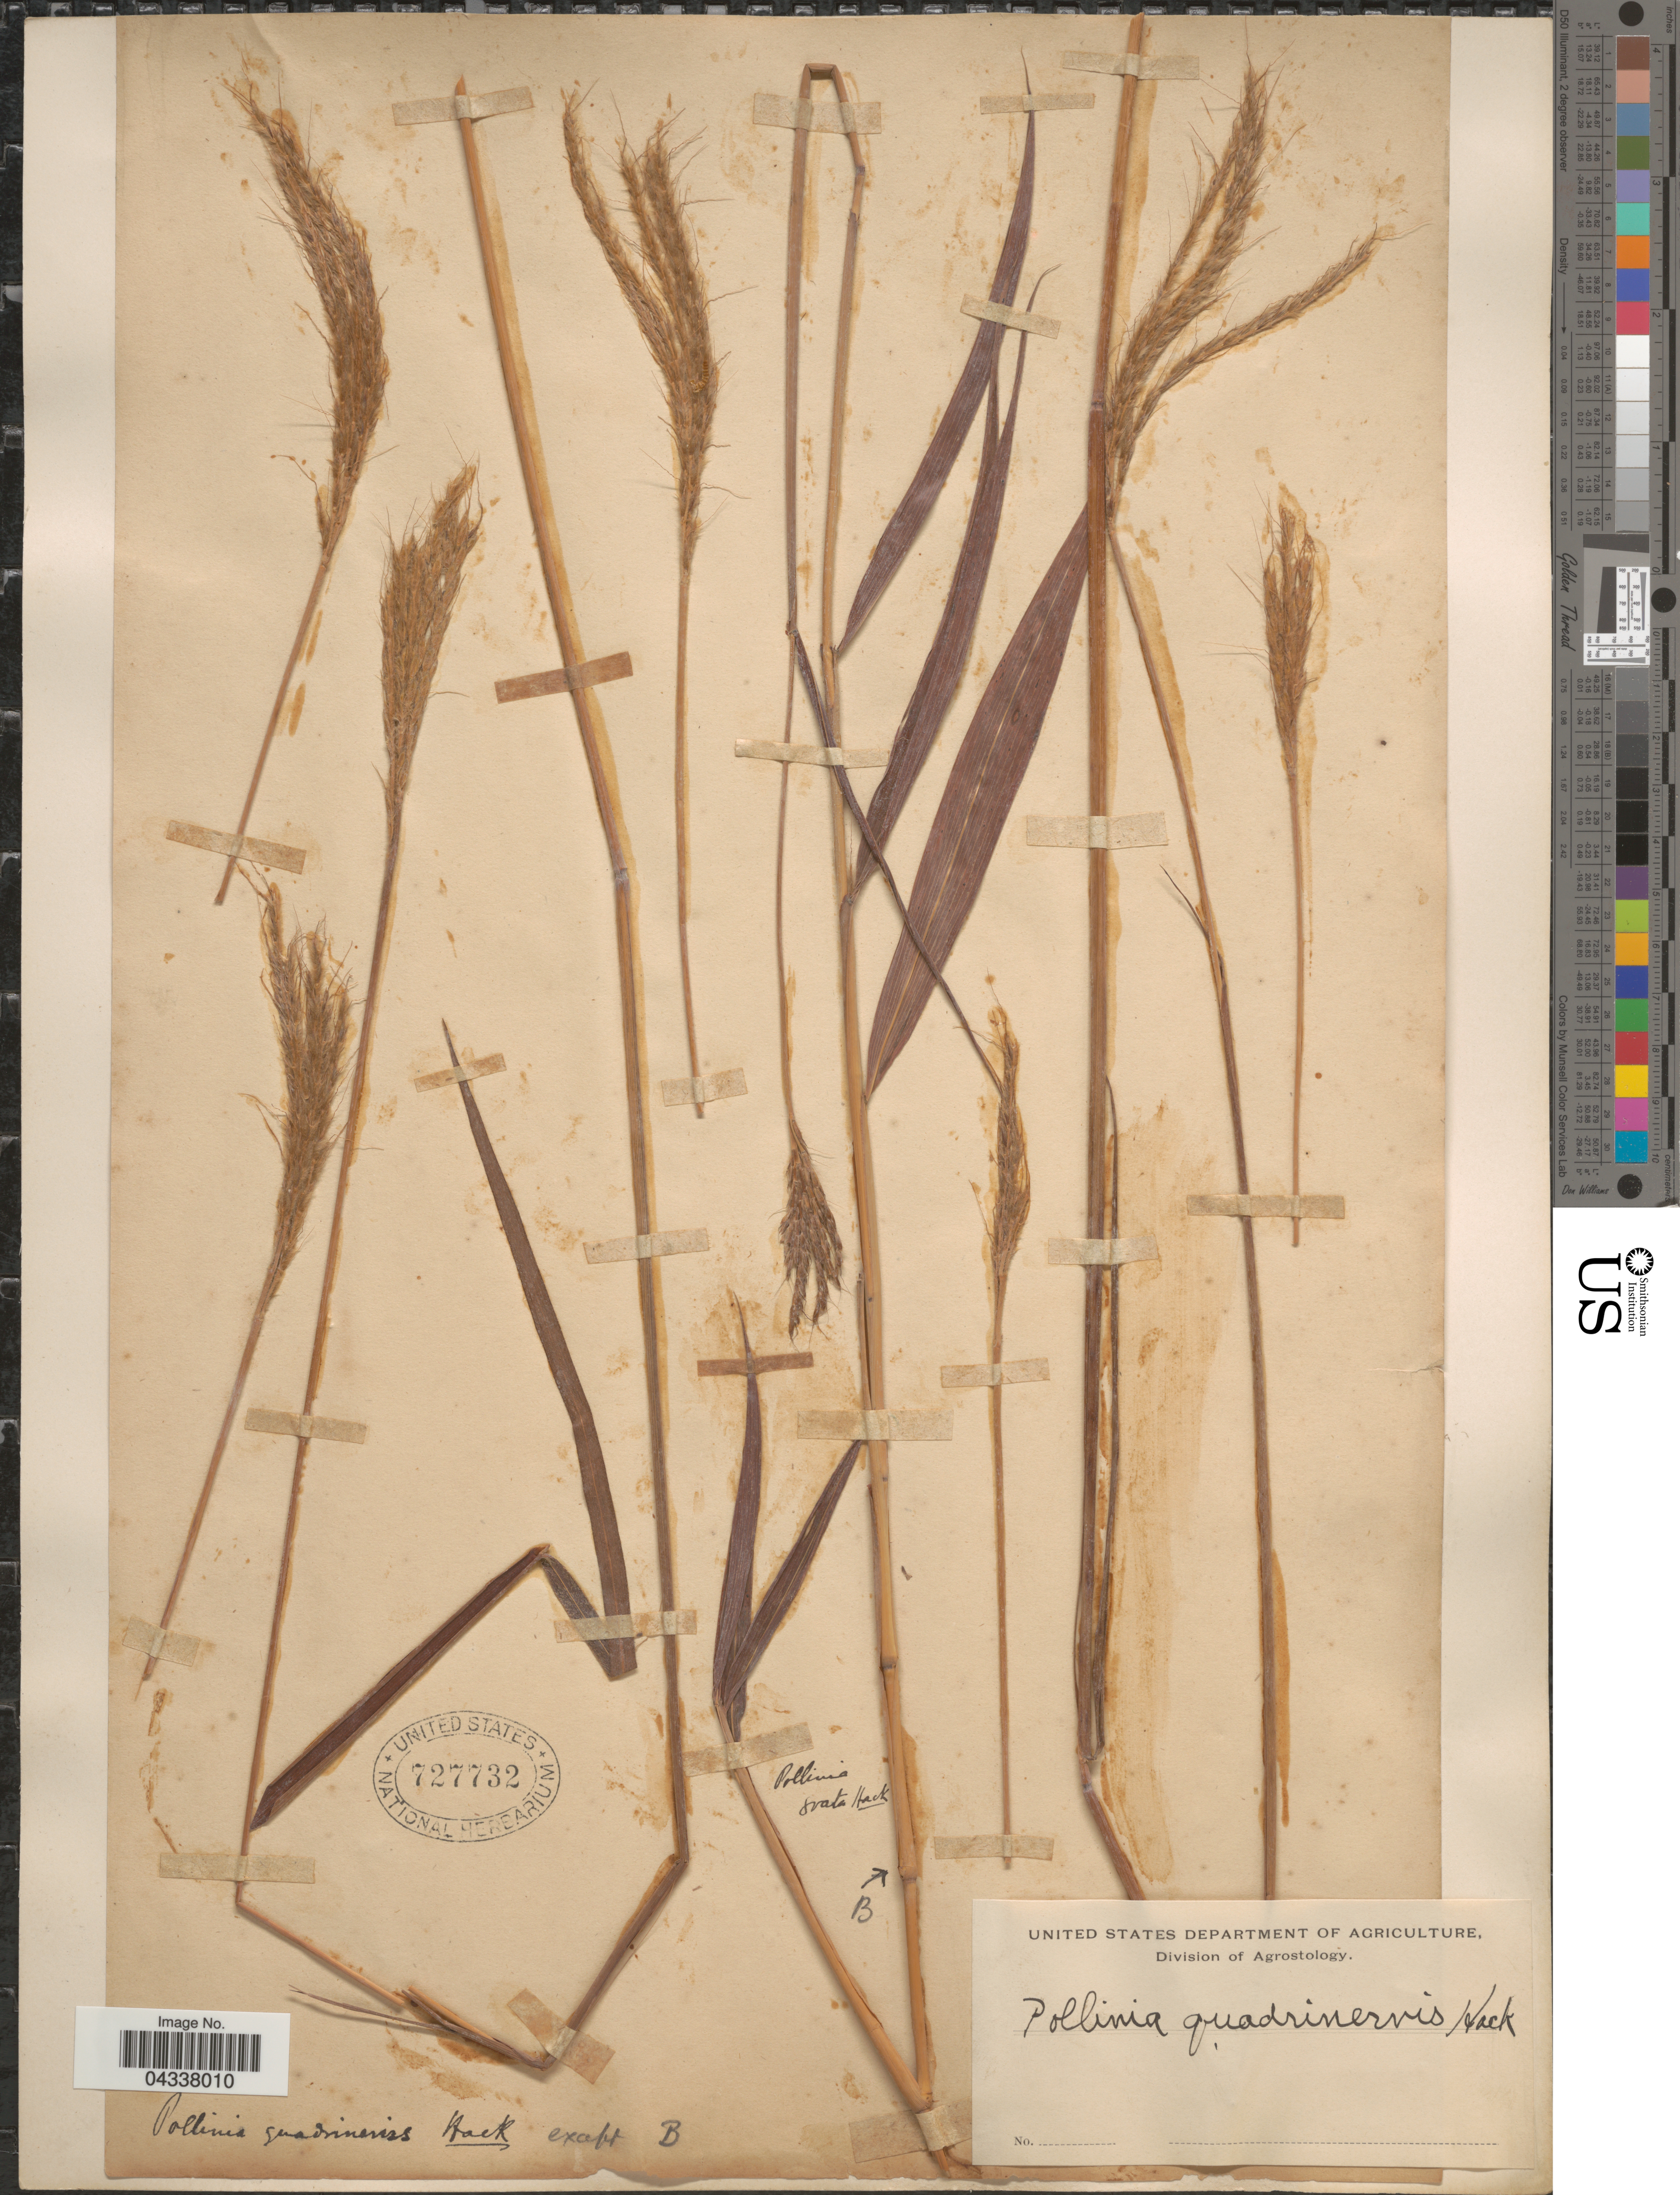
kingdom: Plantae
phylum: Tracheophyta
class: Liliopsida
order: Poales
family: Poaceae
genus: Pseudopogonatherum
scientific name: Pseudopogonatherum quadrinerve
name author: (Hack.) Ohwi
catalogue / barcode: US 727732